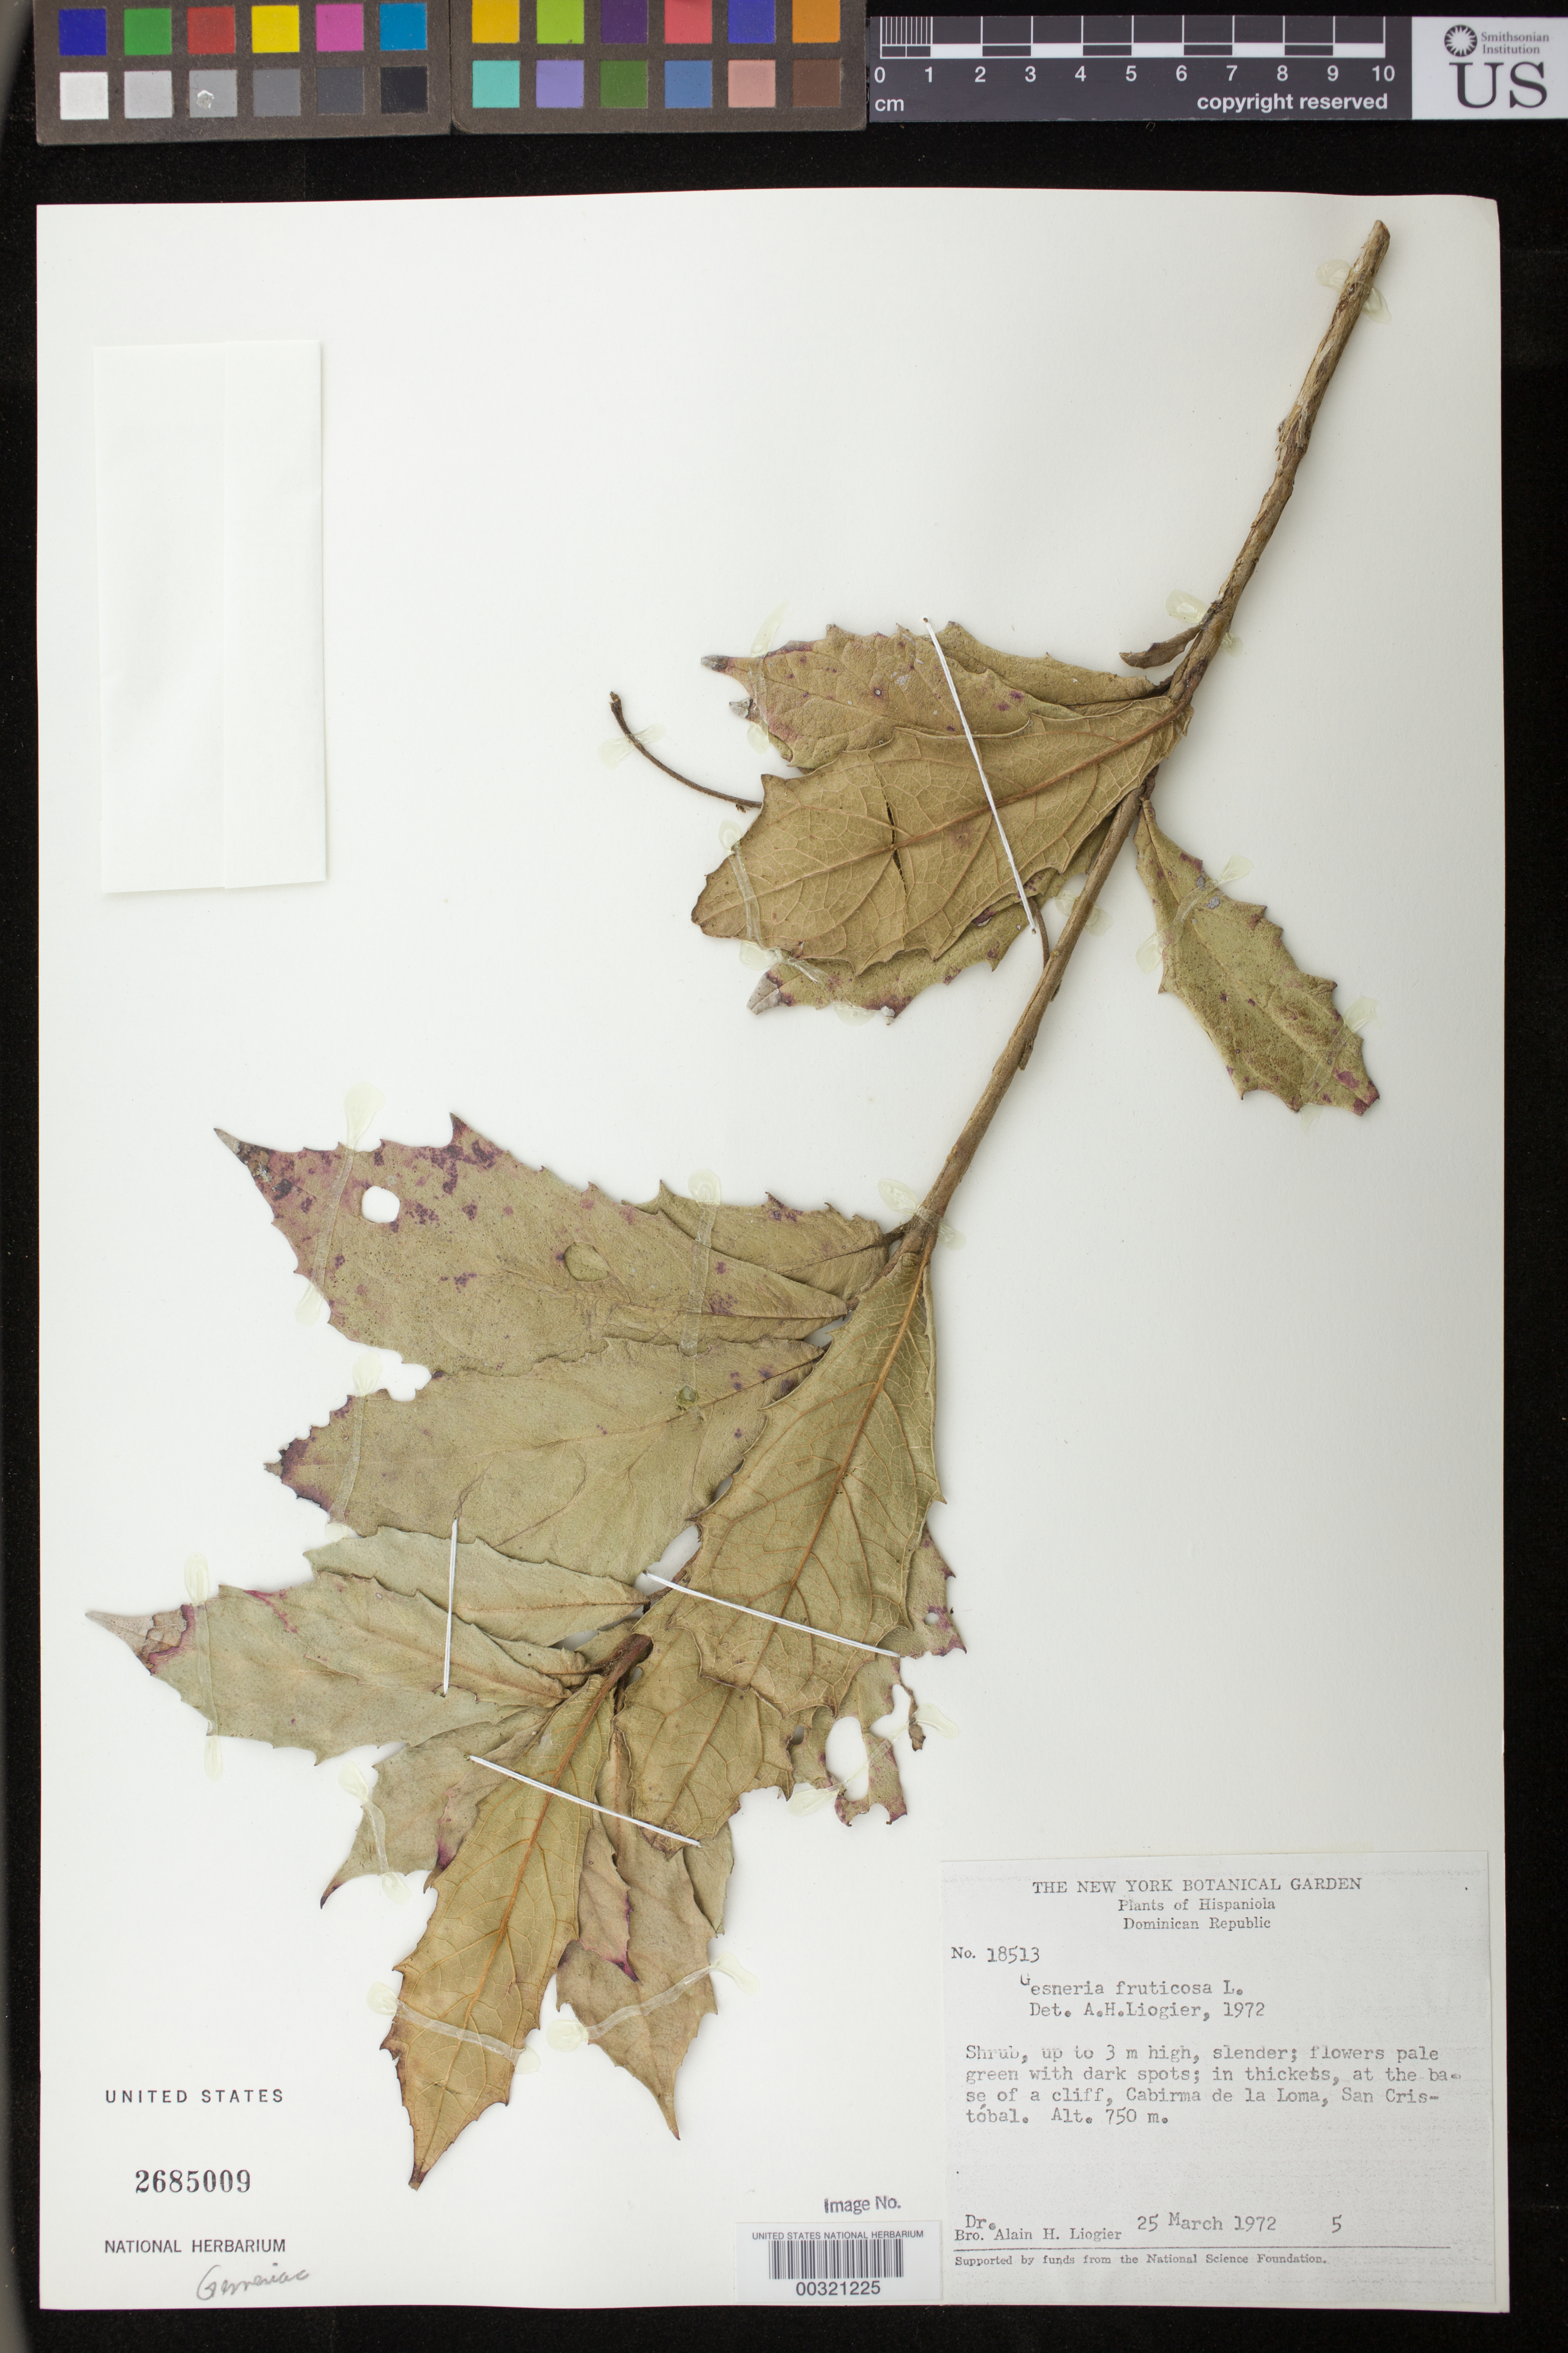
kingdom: Plantae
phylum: Tracheophyta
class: Magnoliopsida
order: Lamiales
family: Gesneriaceae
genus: Gesneria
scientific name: Gesneria fruticosa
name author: (L.) Kuntze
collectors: A. H. Liogier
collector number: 18513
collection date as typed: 25 Mar 1972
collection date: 1972-03-25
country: Dominican Republic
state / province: San Cristóbal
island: Hispaniola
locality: Cabirma de la Loma, San Cristobal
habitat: In thickets, at the base of a cliff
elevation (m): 750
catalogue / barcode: US 2685009